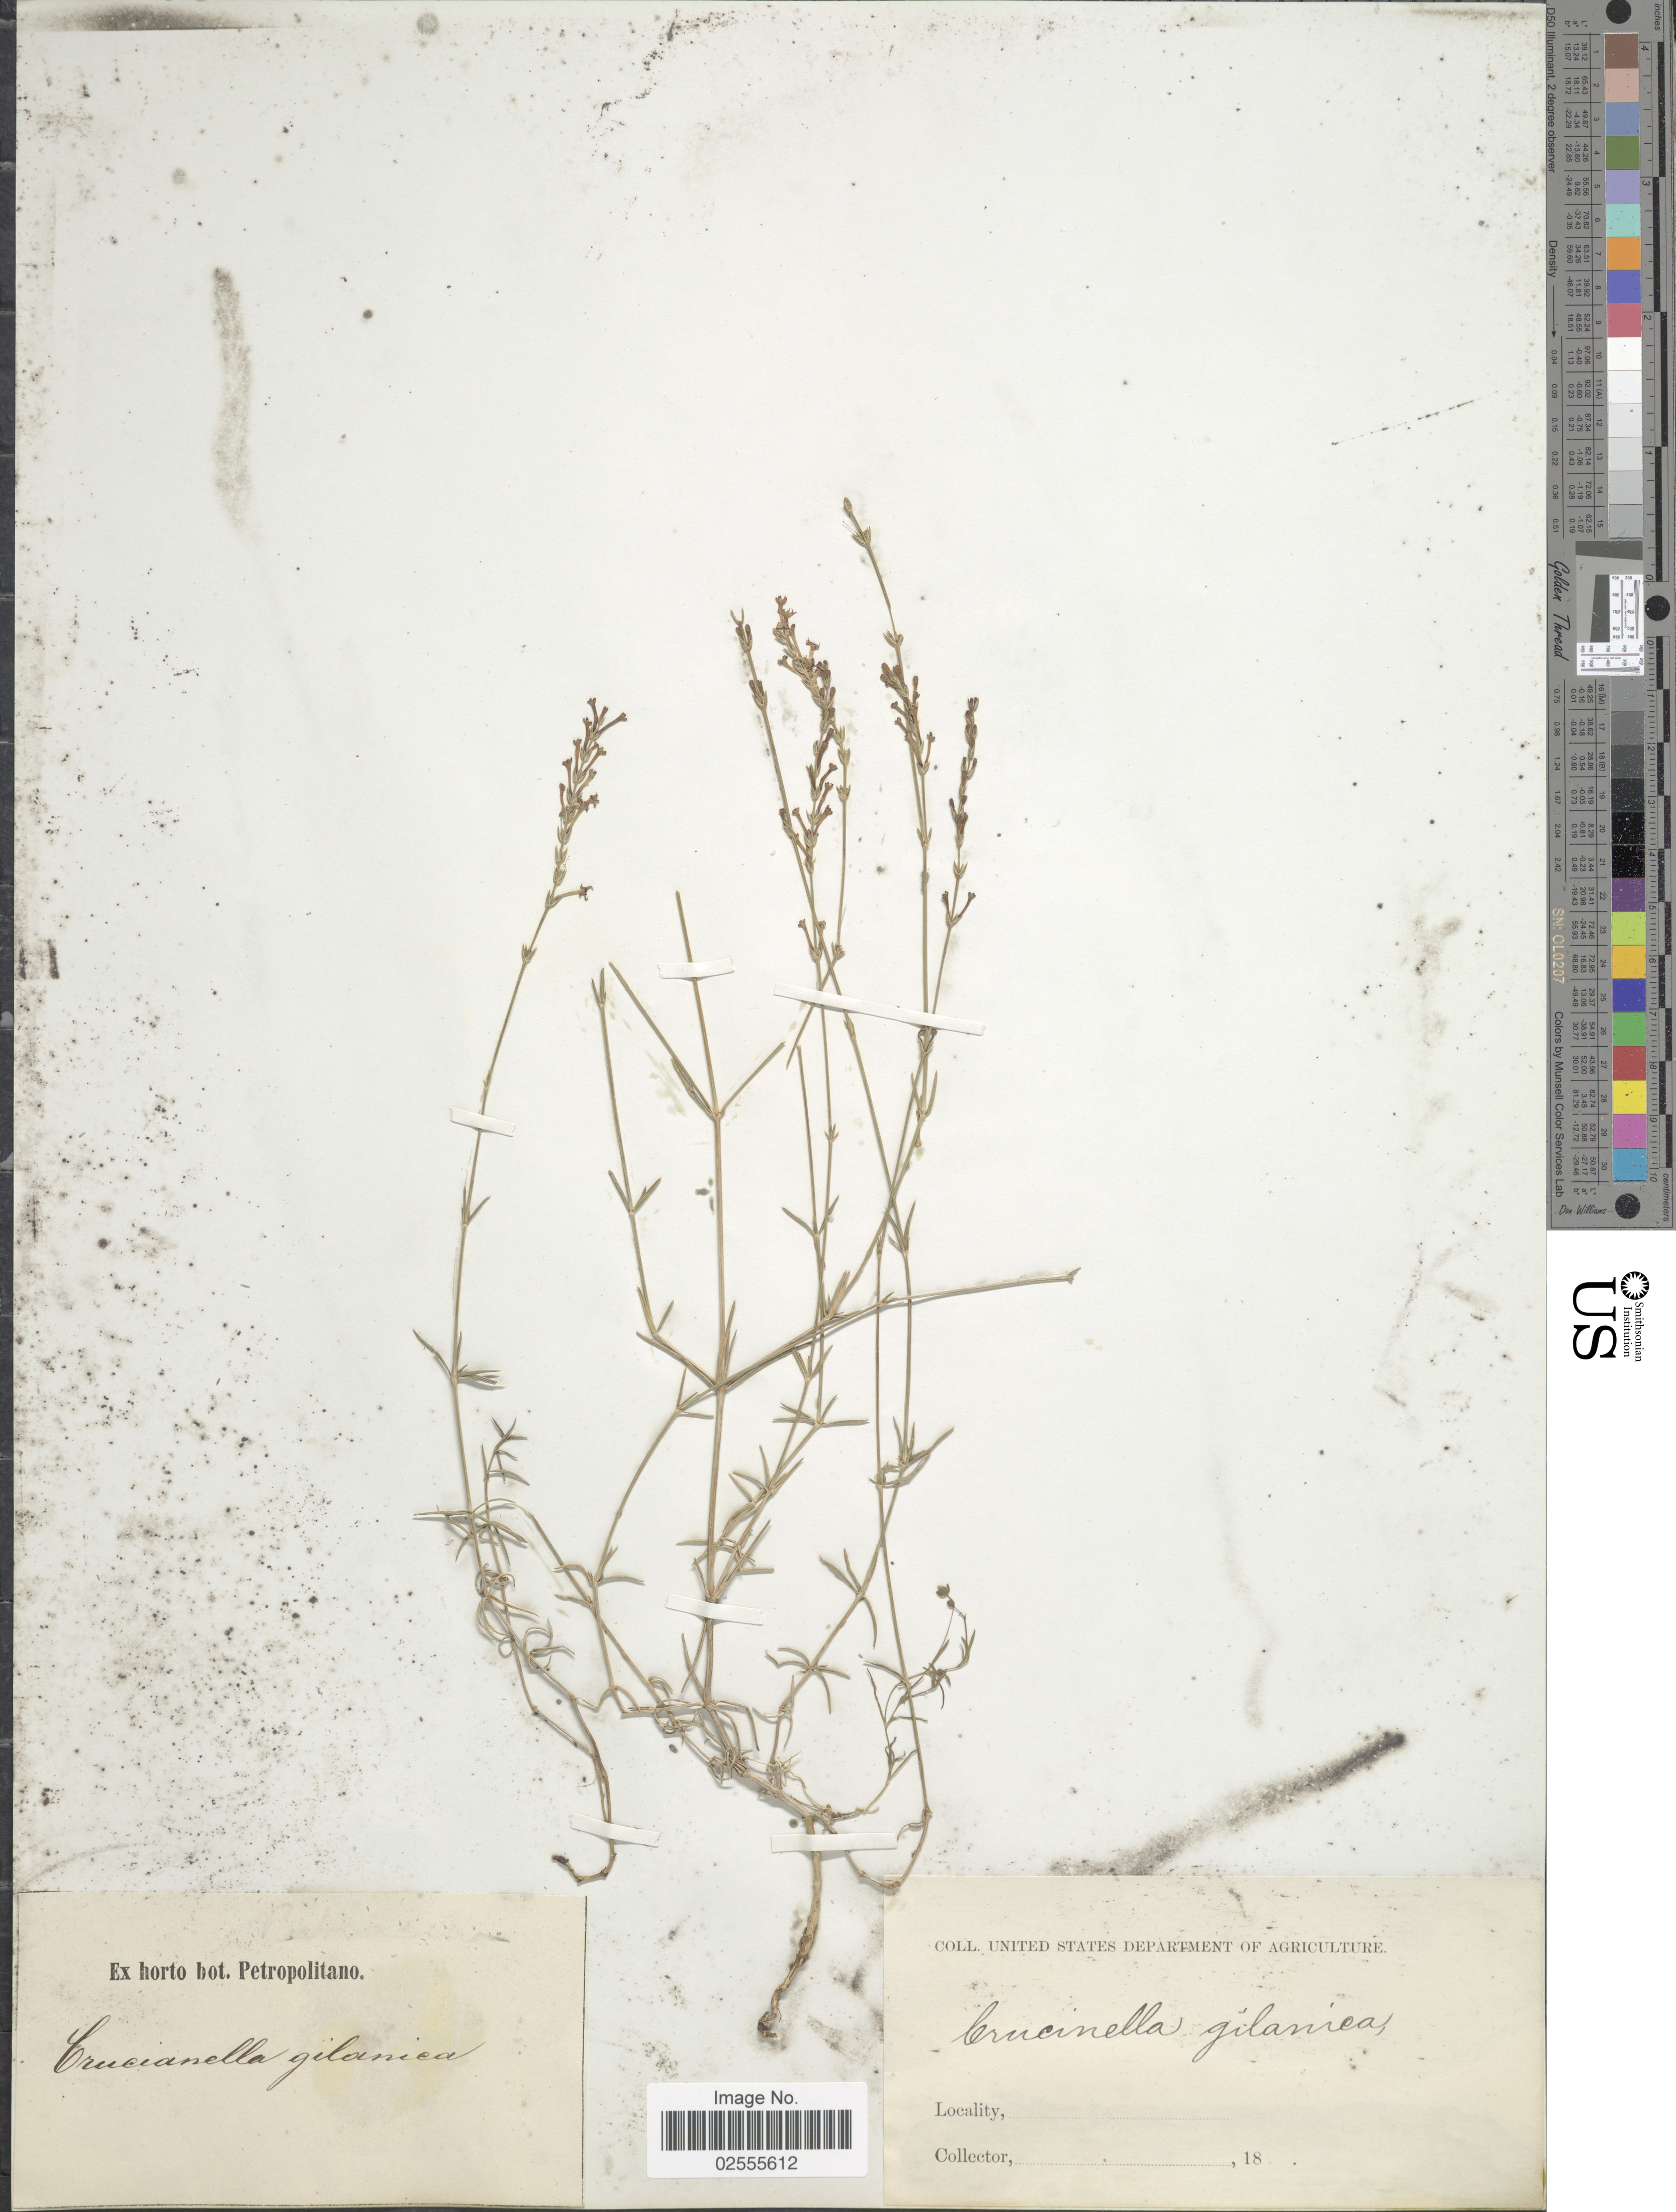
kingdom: Plantae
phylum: Tracheophyta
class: Magnoliopsida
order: Gentianales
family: Rubiaceae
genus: Crucianella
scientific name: Crucianella gilanica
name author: Trin.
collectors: ex Horto Bot. Petropolitano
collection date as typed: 18